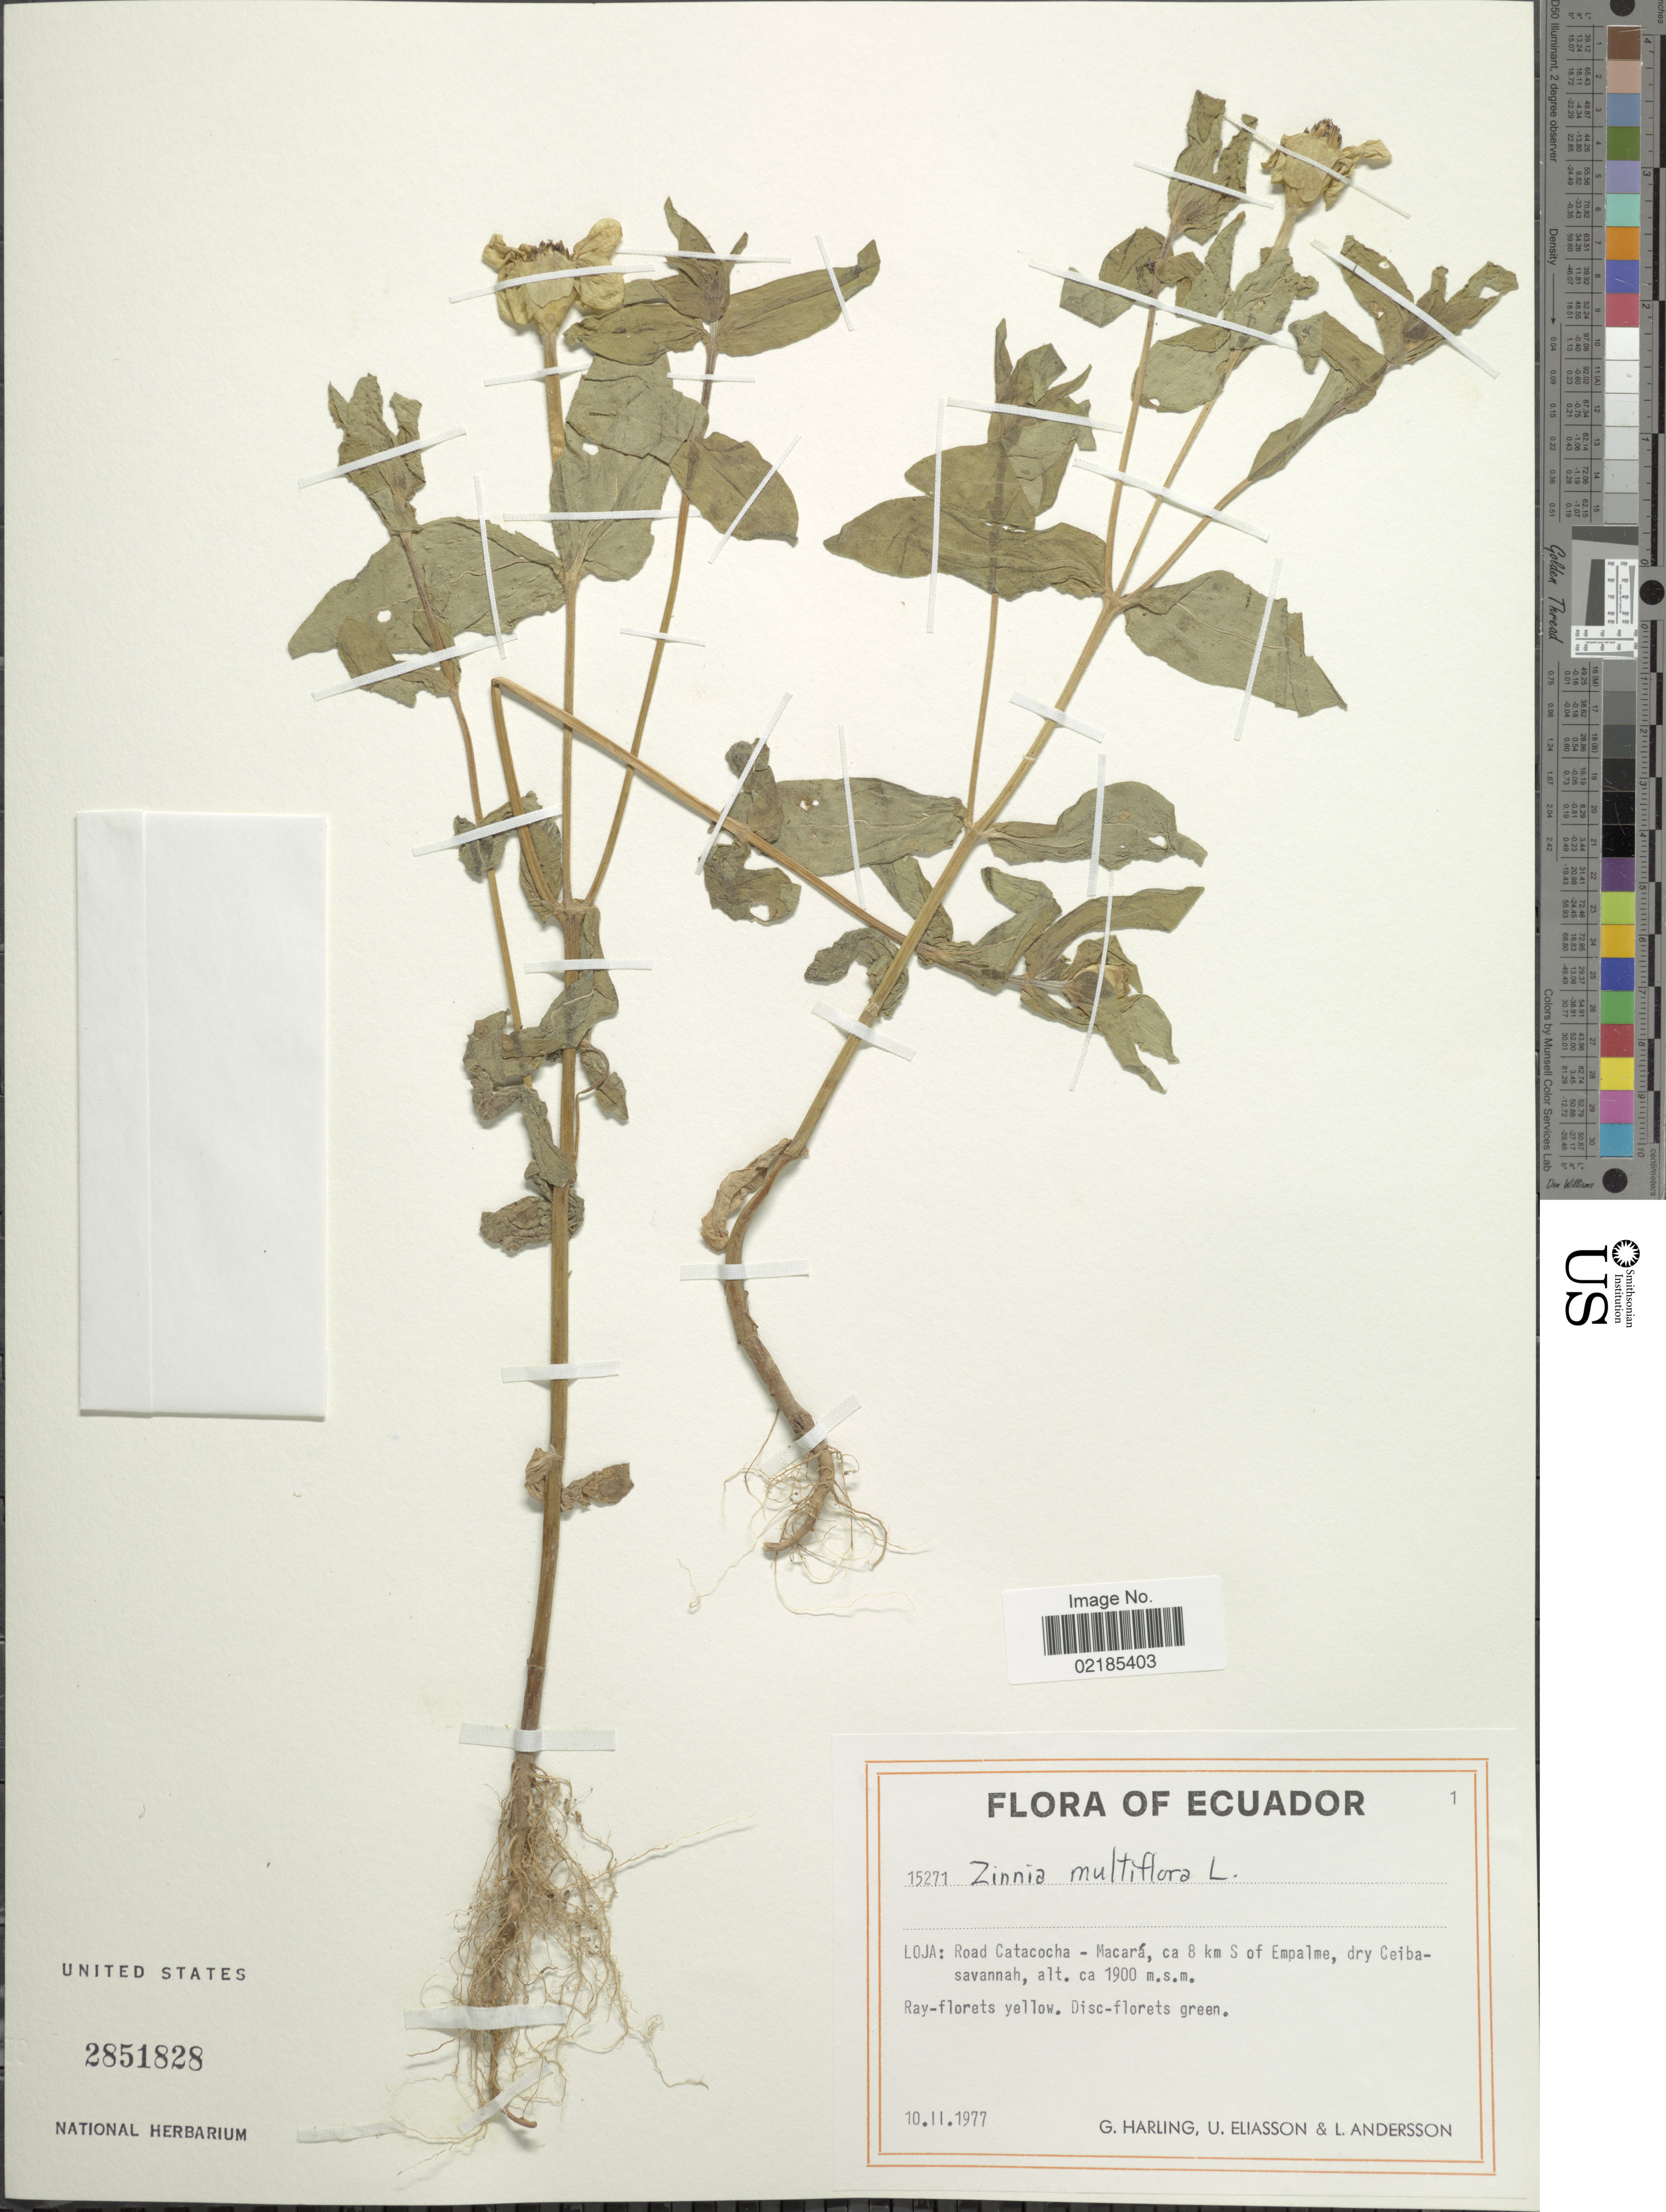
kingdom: Plantae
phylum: Tracheophyta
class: Magnoliopsida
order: Asterales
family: Asteraceae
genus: Zinnia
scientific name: Zinnia multiflora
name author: L.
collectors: G. Harling, U. Eliasson & L. Andersson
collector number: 15271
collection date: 1977-02-10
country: Ecuador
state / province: Loja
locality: Road Catacocha-Macara, ca 8 km S of Empalme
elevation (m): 1900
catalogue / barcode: US 2851828